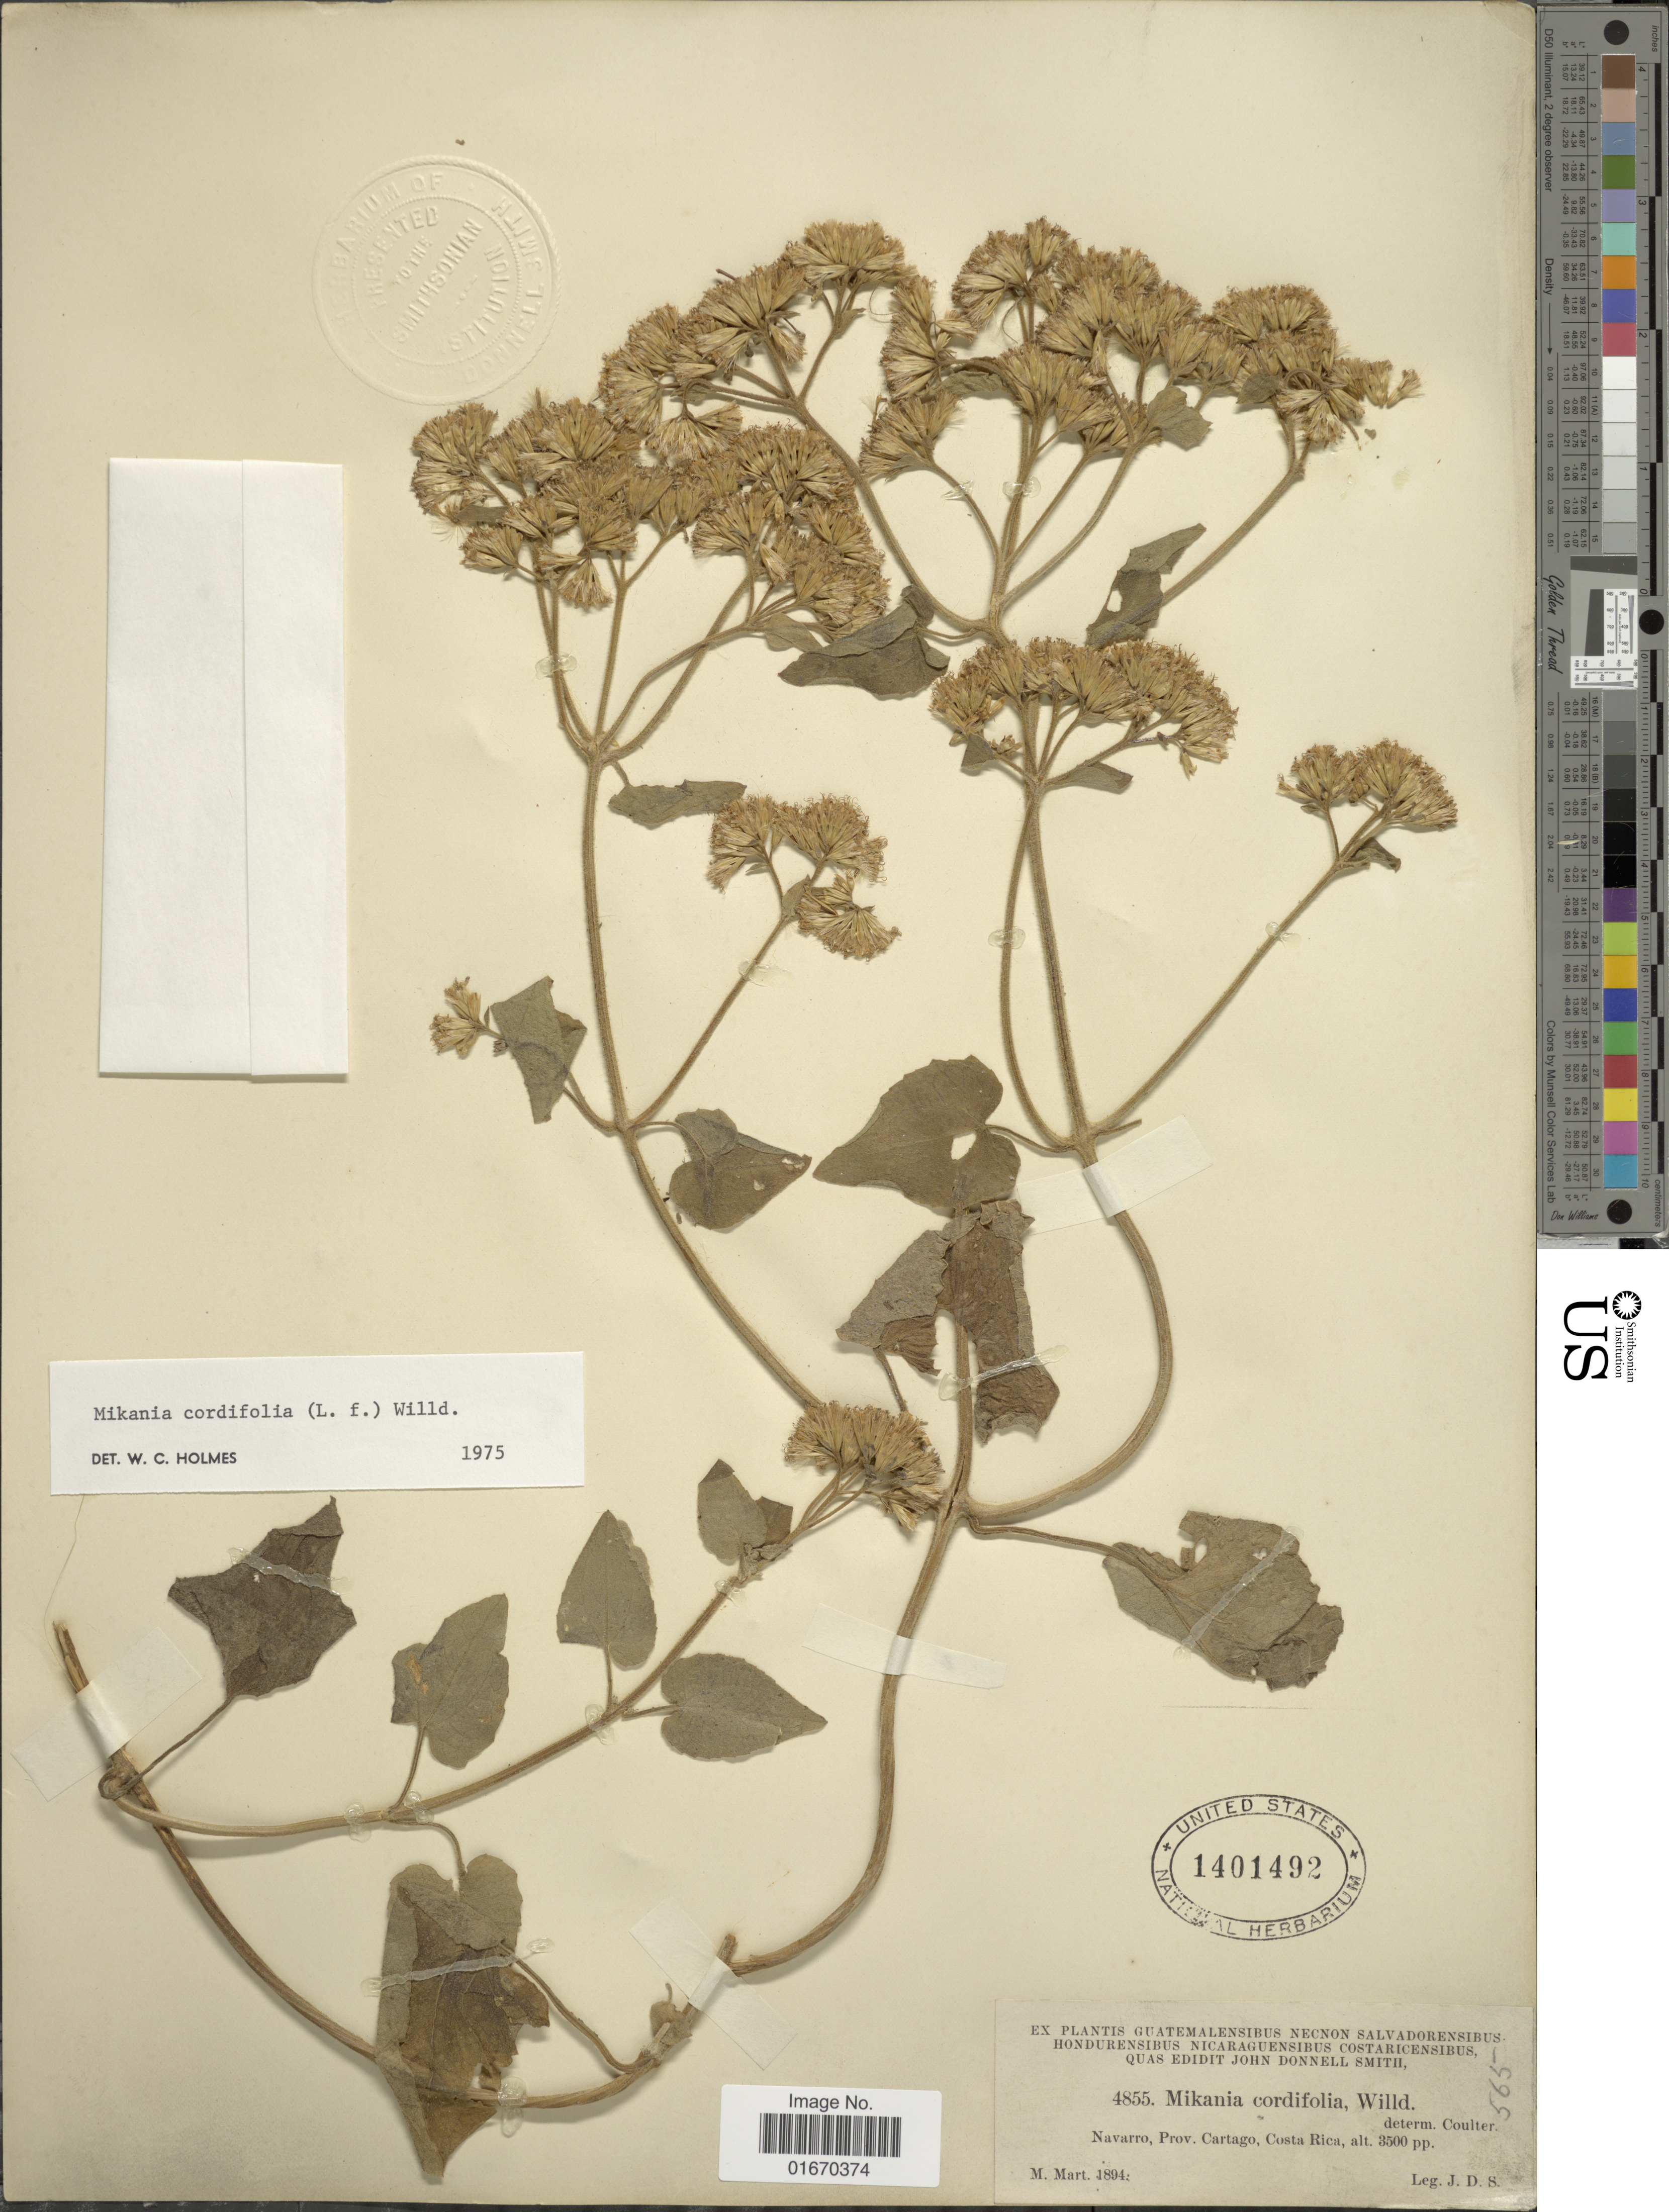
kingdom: Plantae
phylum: Tracheophyta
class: Magnoliopsida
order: Asterales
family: Asteraceae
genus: Mikania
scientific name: Mikania cordifolia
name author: Kunth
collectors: J. Donnell Smith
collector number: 4855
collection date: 1894-03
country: Costa Rica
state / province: Cartago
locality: Navarro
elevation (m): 1067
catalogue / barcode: US 1401492